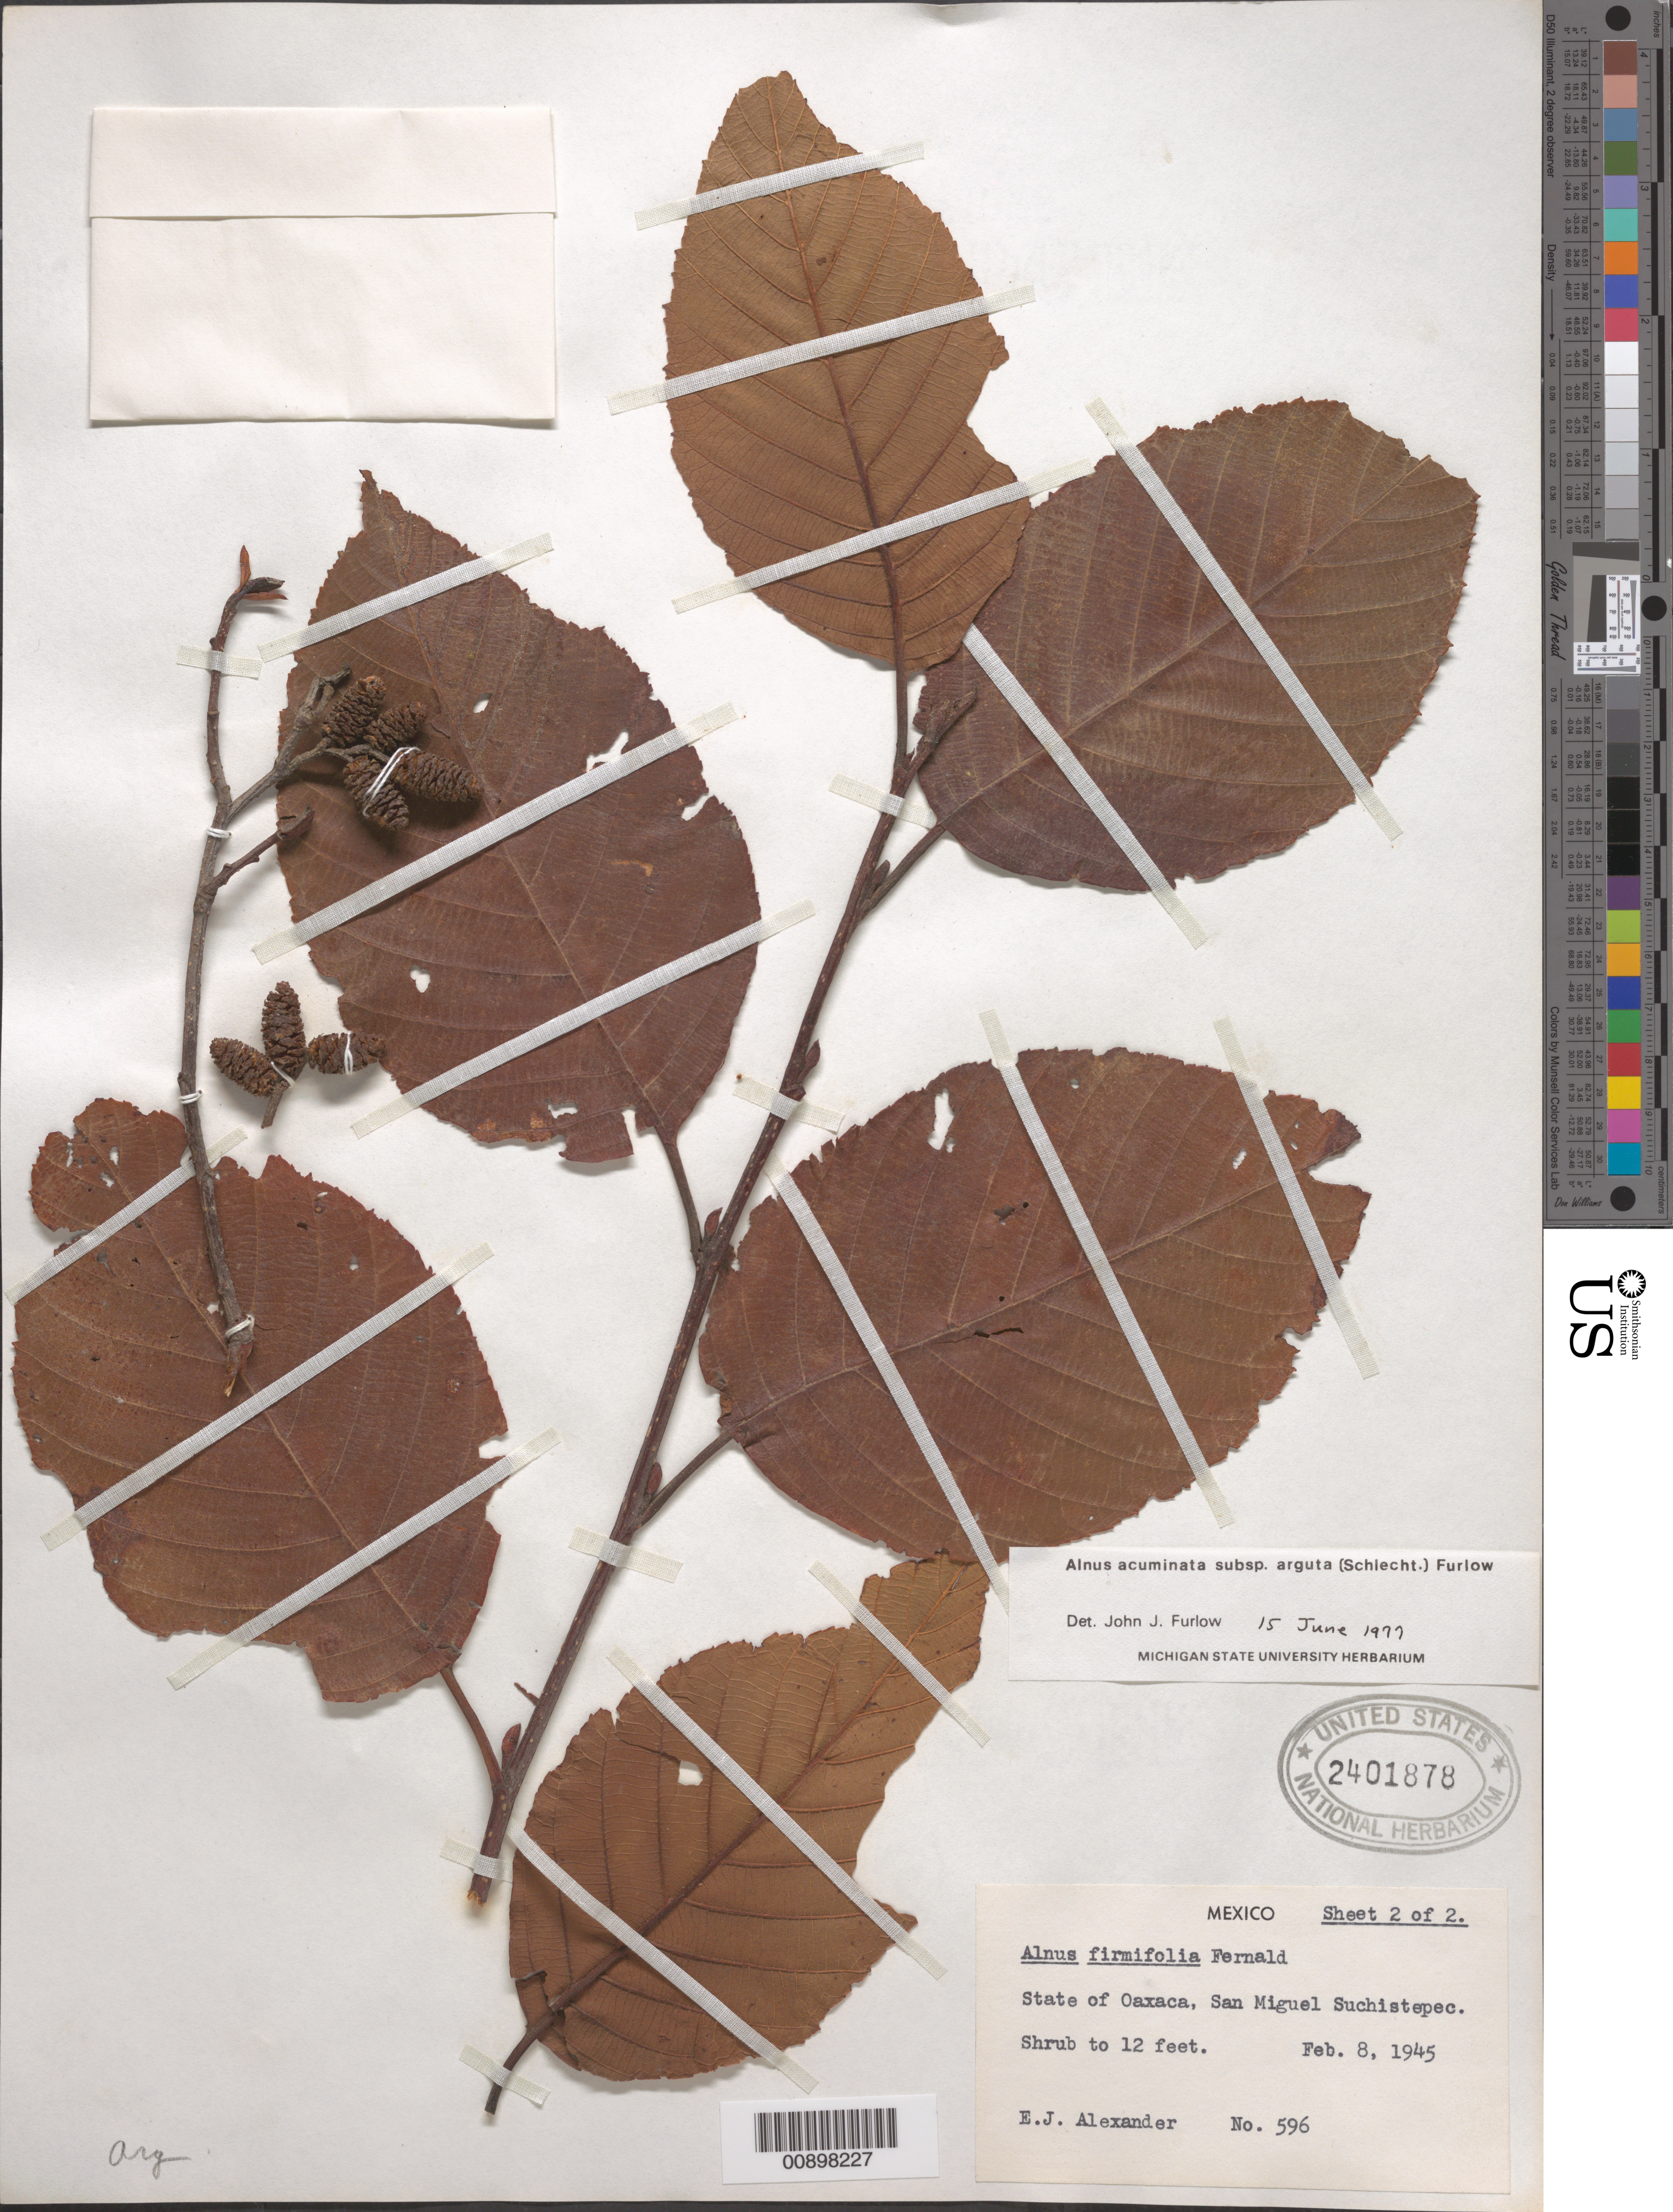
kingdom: Plantae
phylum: Tracheophyta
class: Magnoliopsida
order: Fagales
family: Betulaceae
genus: Alnus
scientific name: Alnus acuminata subsp. arguta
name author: (Schltdl.) Furlow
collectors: E. J. Alexander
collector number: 596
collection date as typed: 08 Feb 1945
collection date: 1945-02-08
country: Mexico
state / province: Oaxaca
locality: State of Oaxaca, San Miguel Suchistepec.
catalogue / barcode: US 2401878